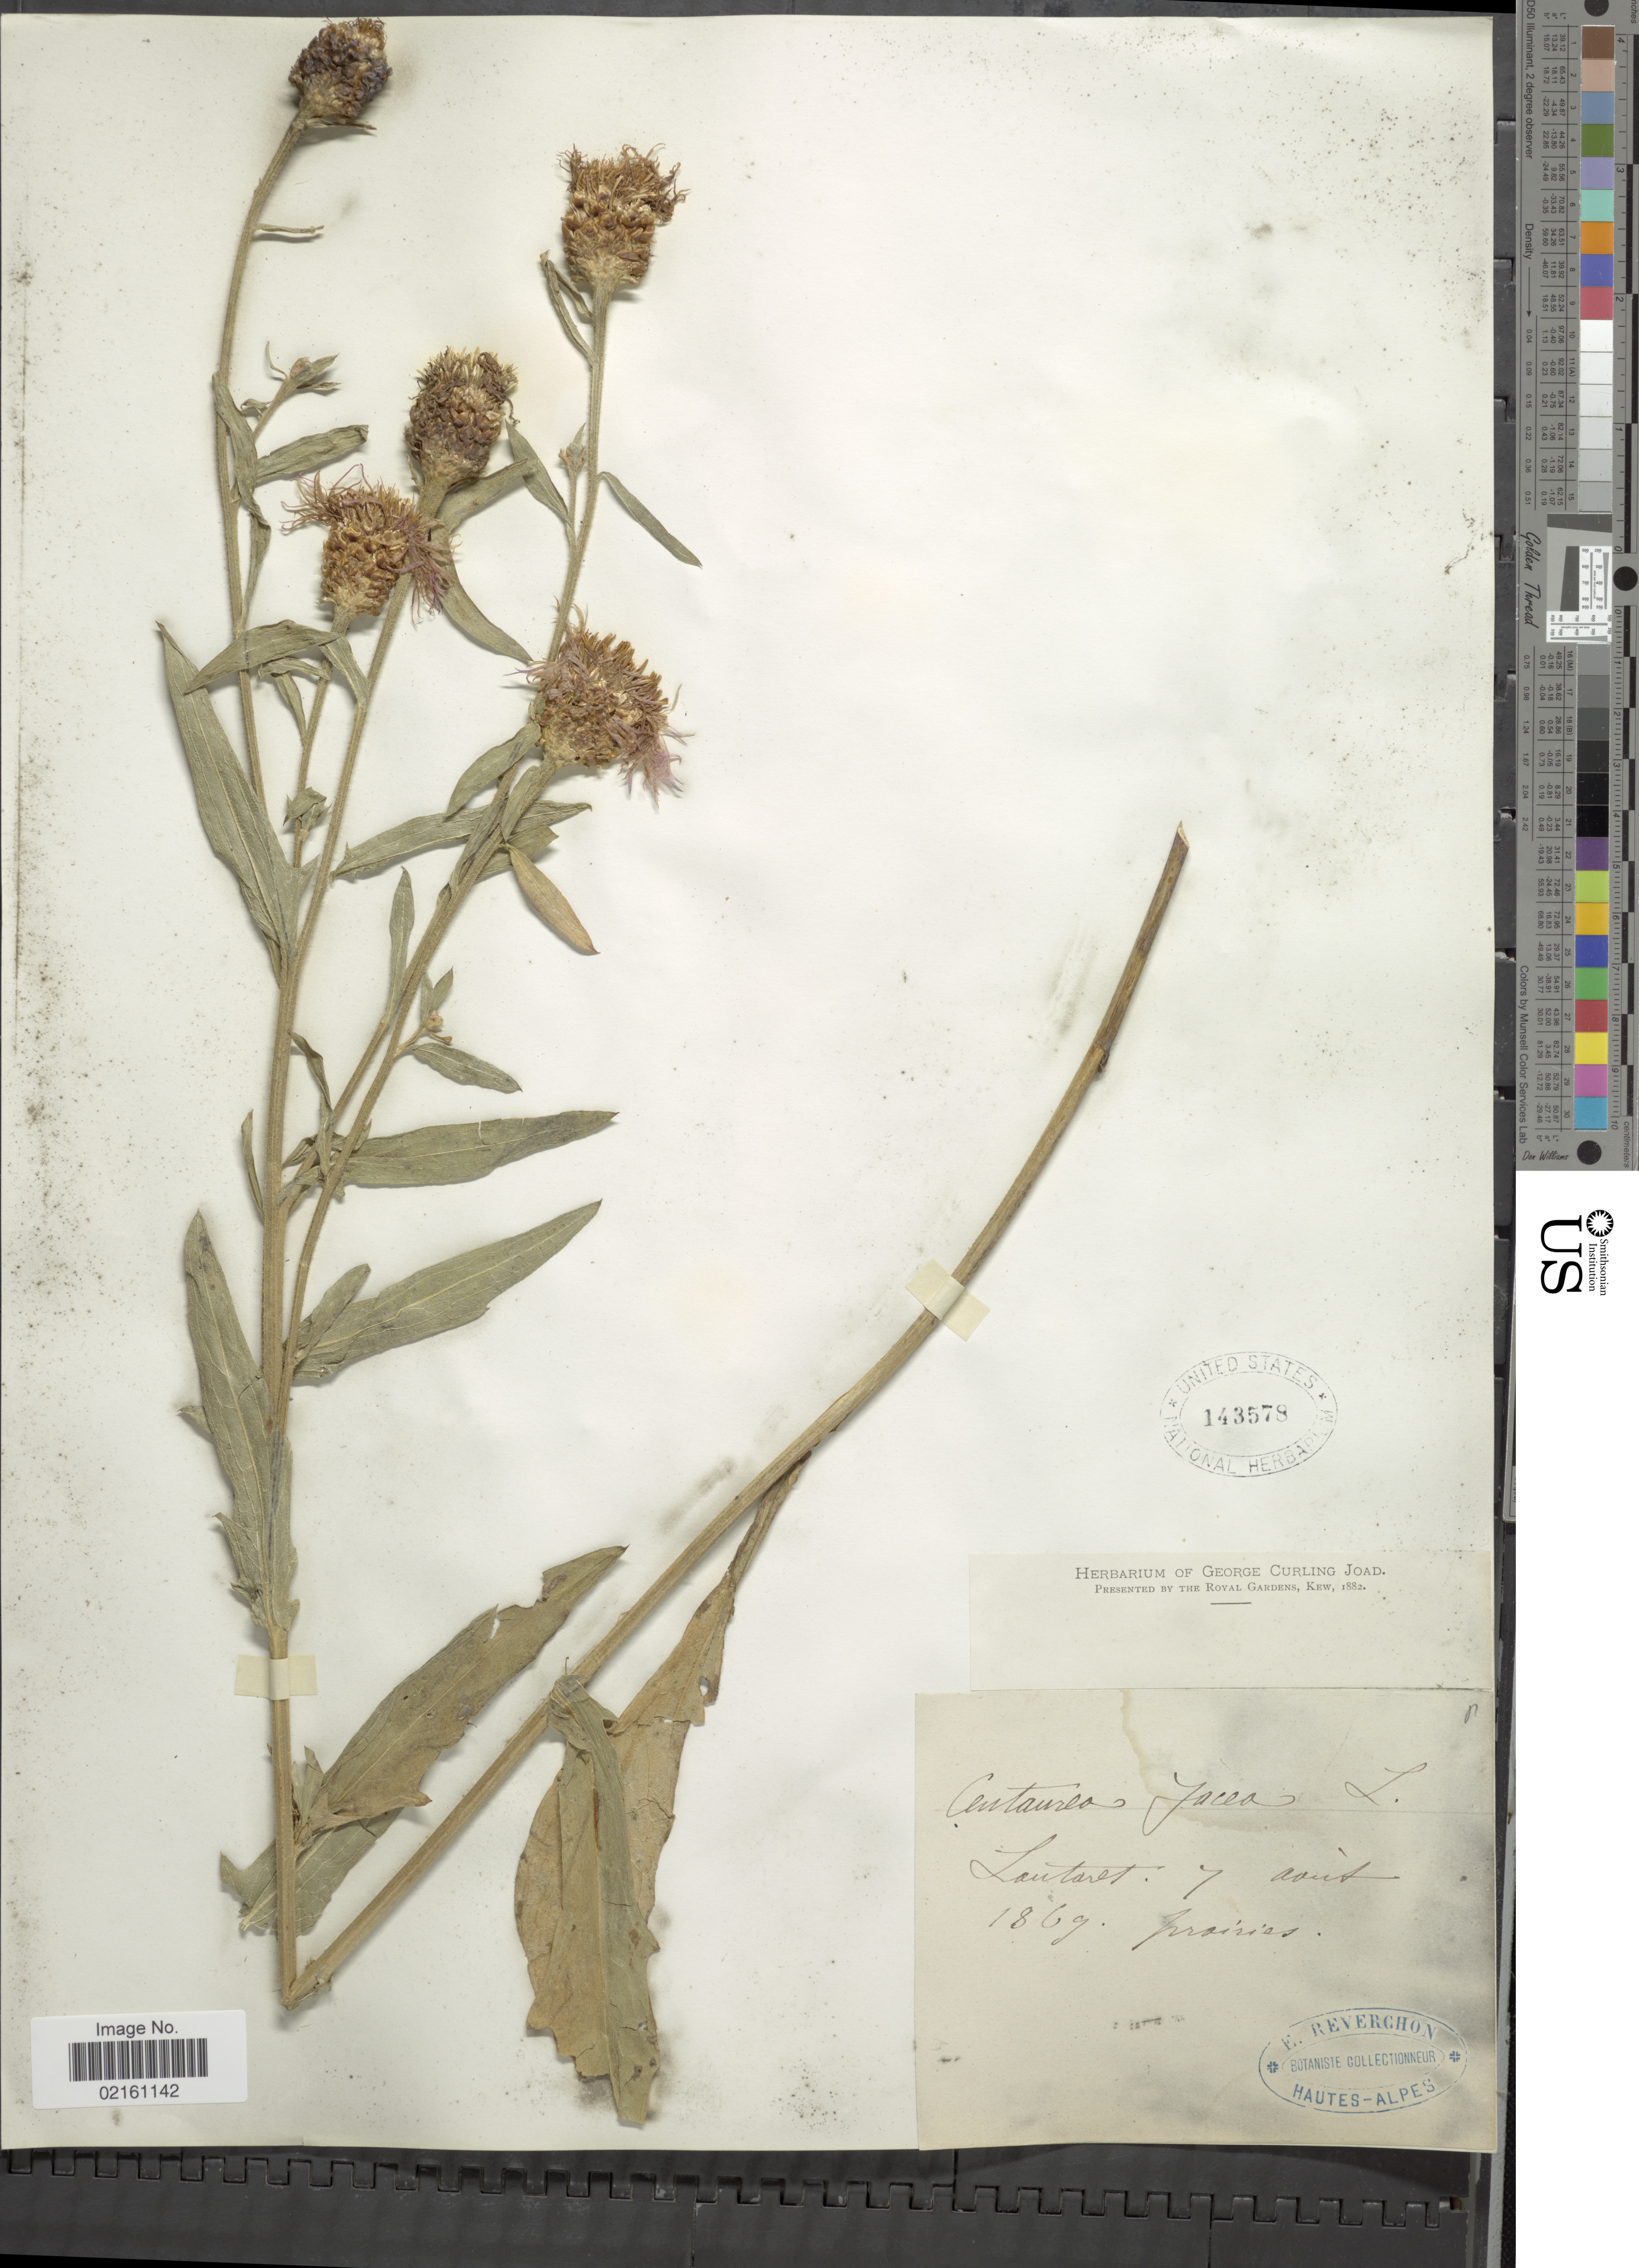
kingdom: Plantae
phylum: Tracheophyta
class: Magnoliopsida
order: Asterales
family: Asteraceae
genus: Centaurea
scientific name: Centaurea jacea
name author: L.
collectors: ex herb. E. Reverchon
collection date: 1869-08-07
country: France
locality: Lautaret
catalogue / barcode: US 143578